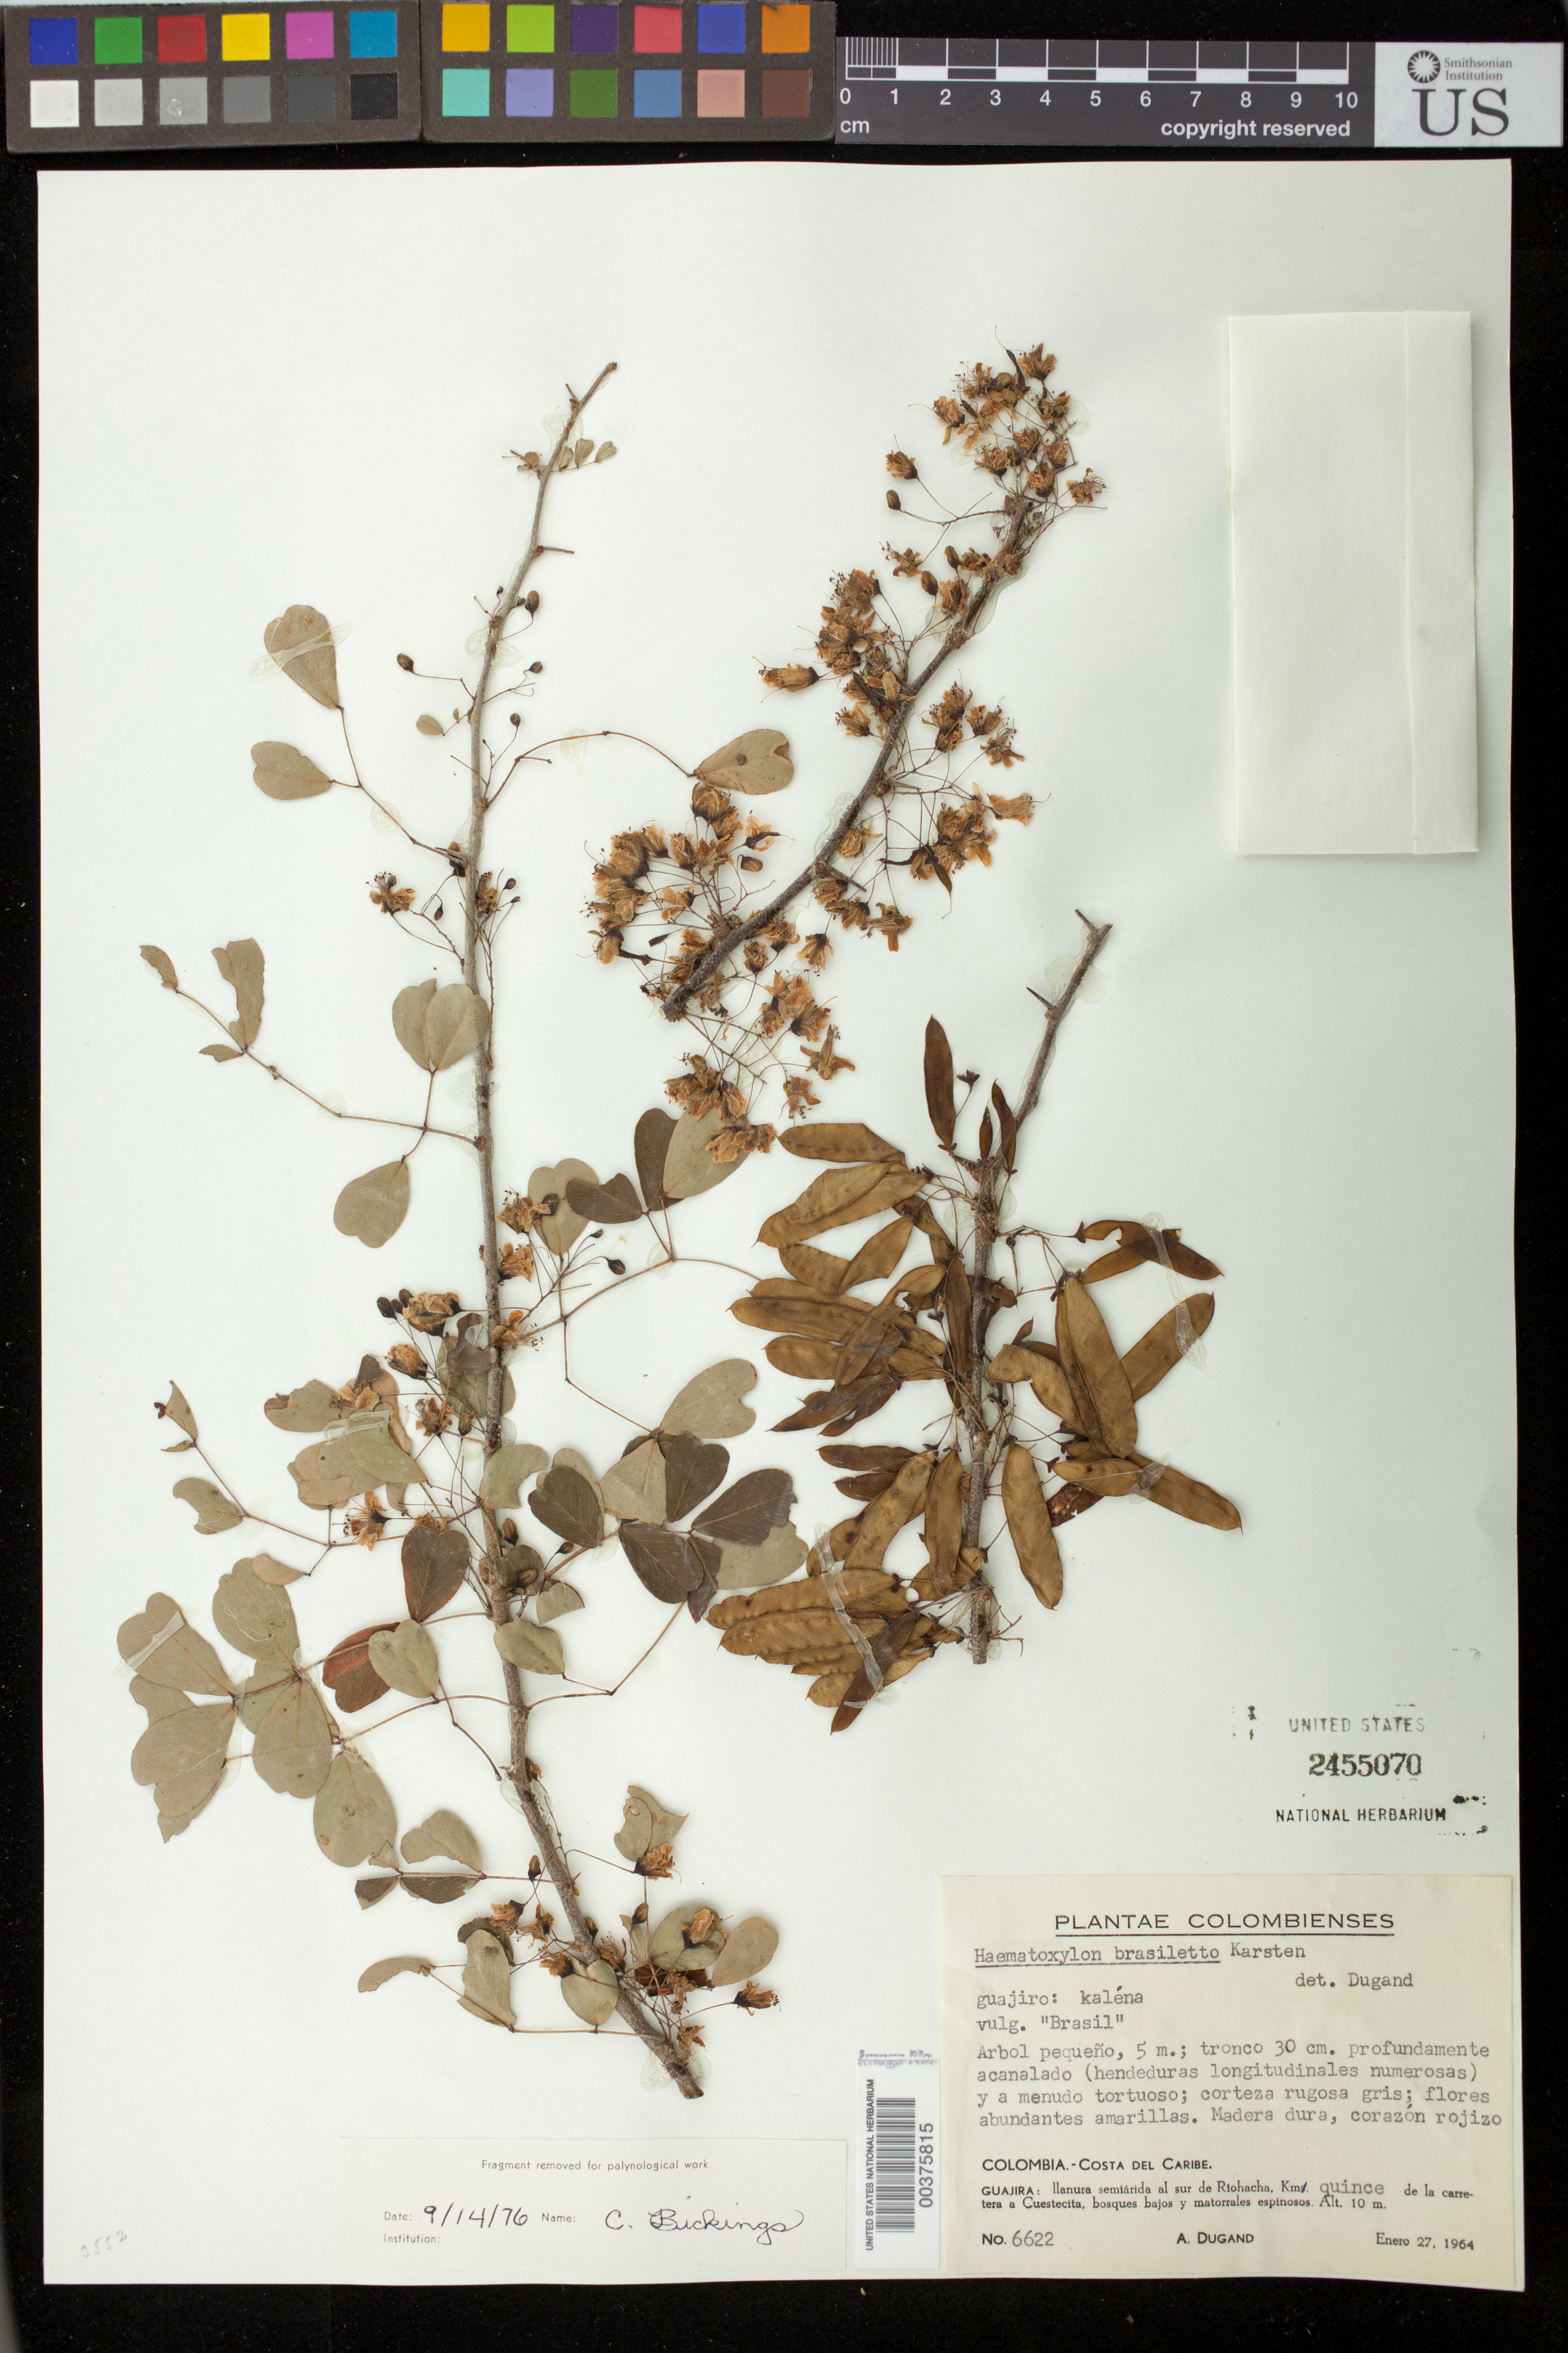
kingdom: Plantae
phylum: Tracheophyta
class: Magnoliopsida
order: Fabales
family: Fabaceae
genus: Haematoxylum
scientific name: Haematoxylum brasiletto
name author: H. Karst.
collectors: A. Dugand G.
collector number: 6622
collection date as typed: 27 Jan 1964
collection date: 1964-01-27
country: Colombia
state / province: La Guajira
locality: Costa del Caribe; llanura semiarida al sur de Rtohacha, Km. quince de la carretera a Cuestecita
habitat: Bosques bajos y matorrales espinosos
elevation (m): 10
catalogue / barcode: US 2455070